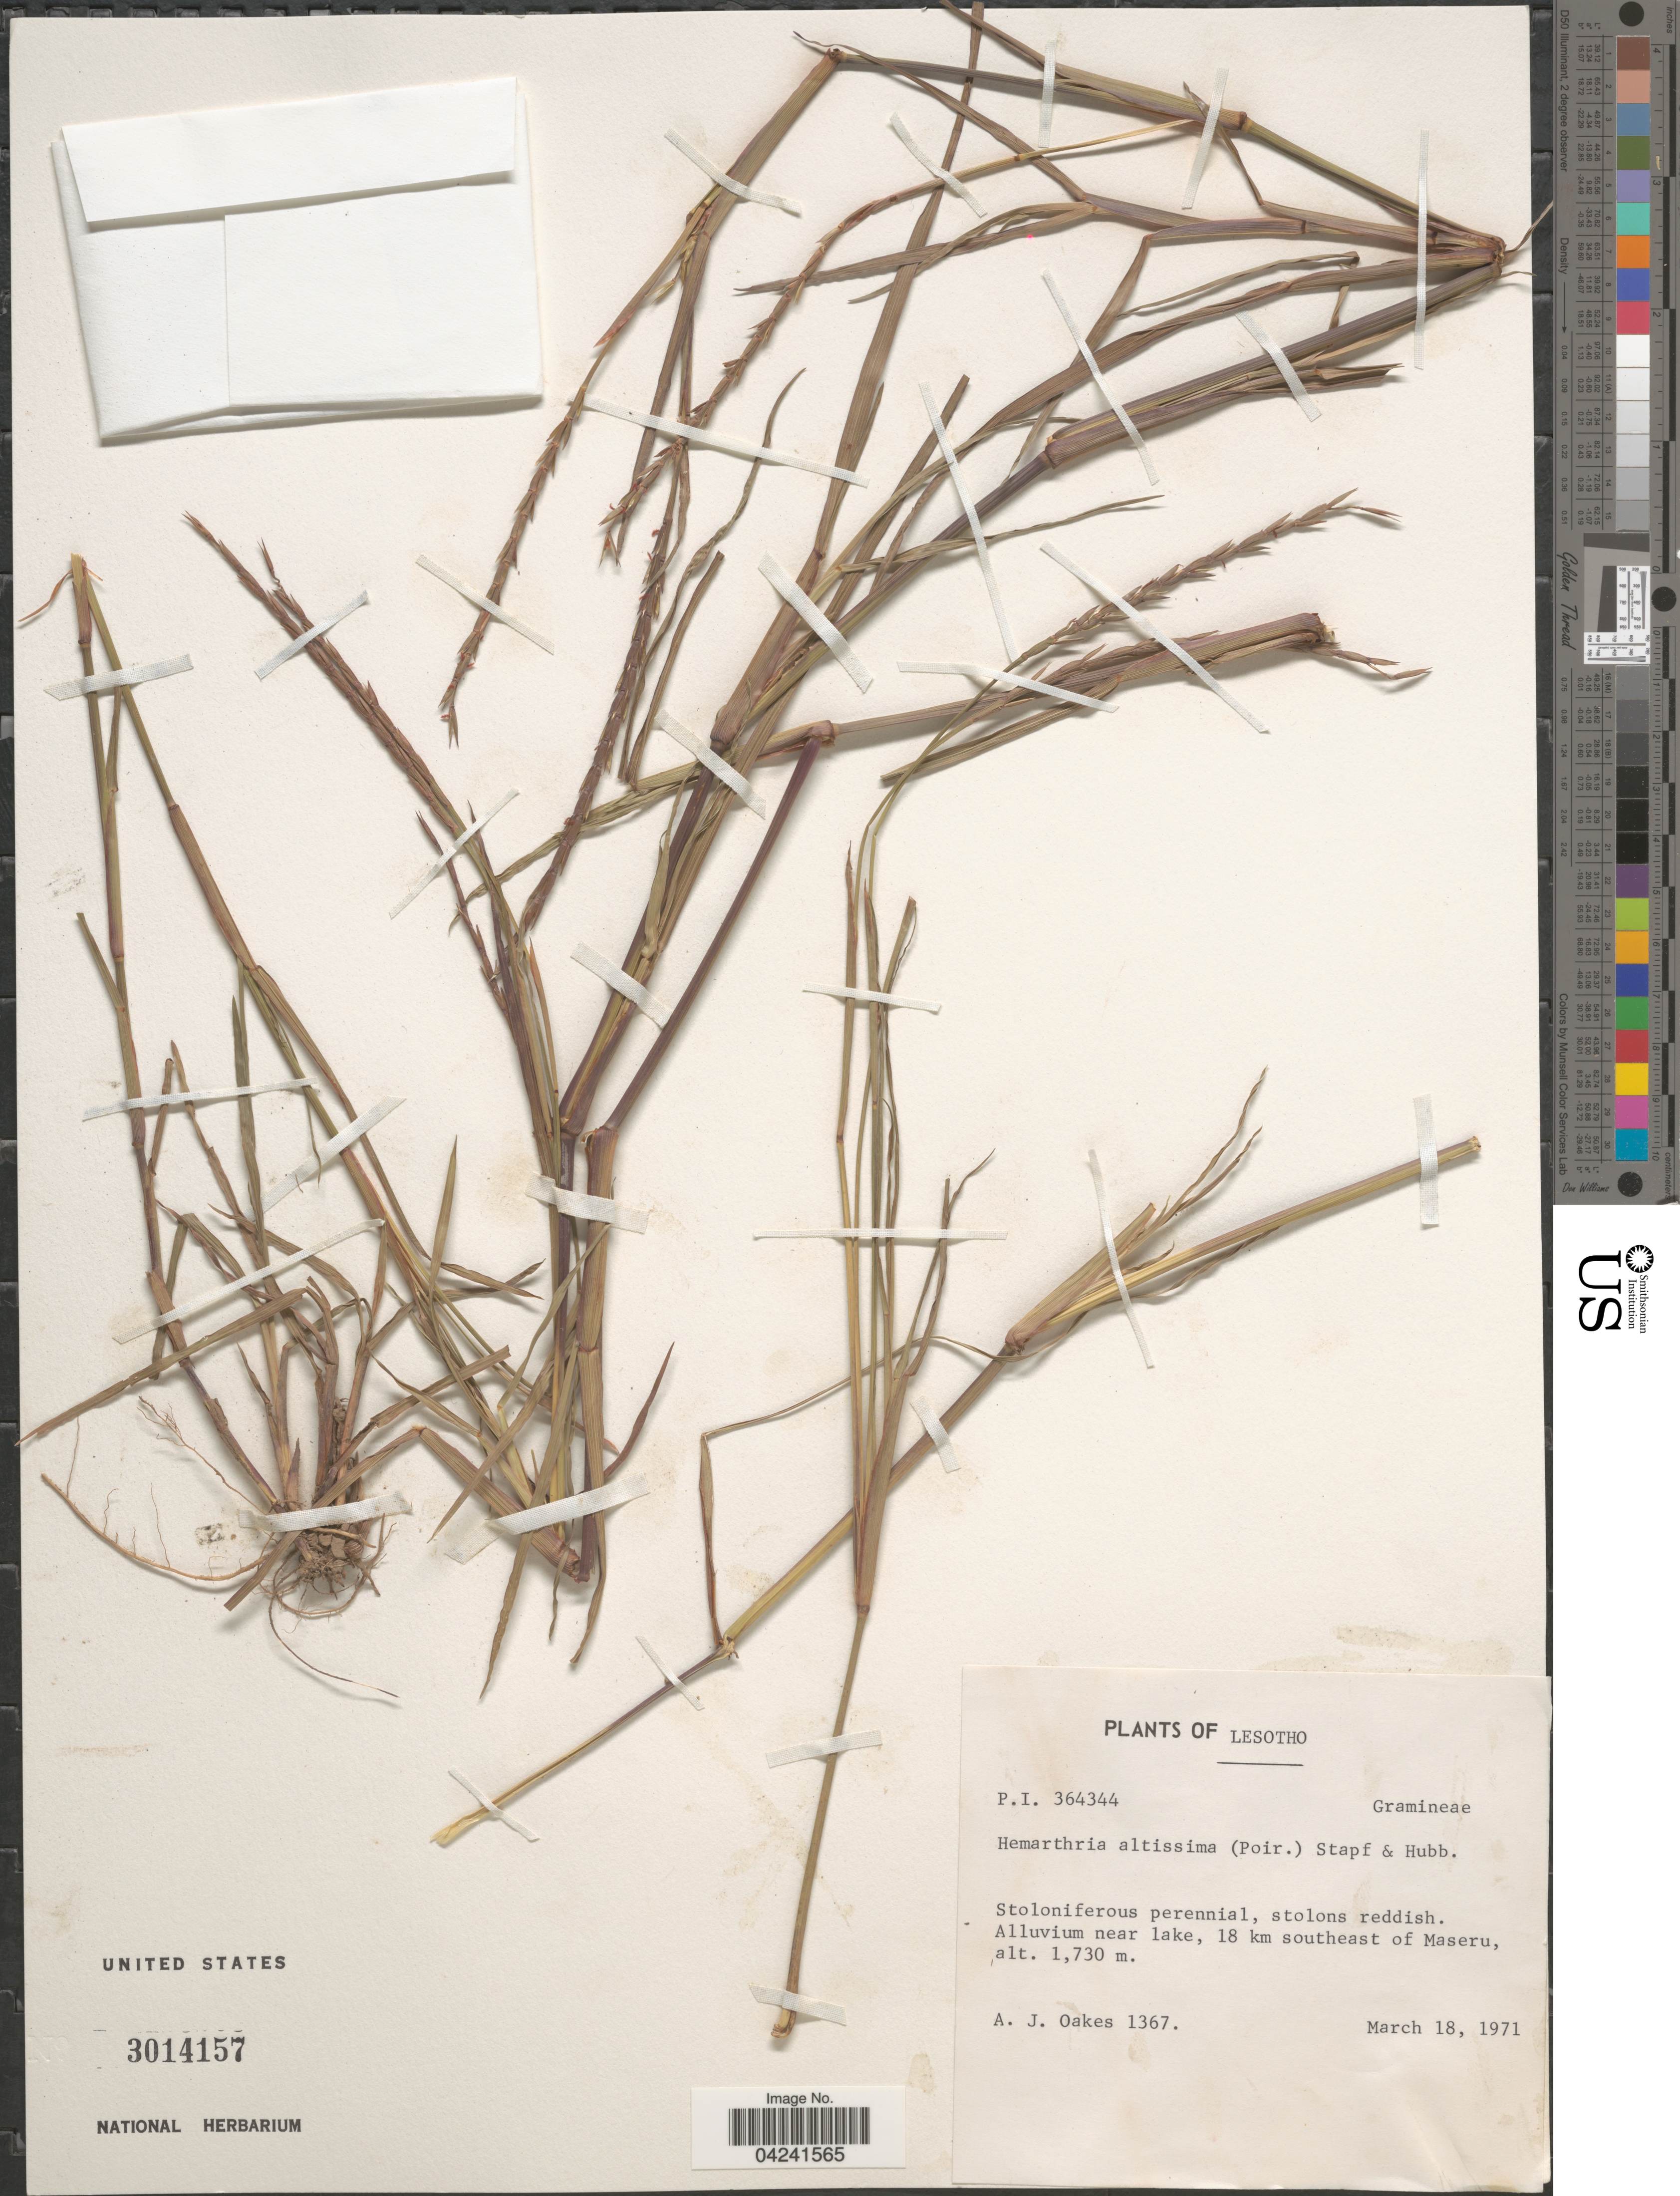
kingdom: Plantae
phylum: Tracheophyta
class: Liliopsida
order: Poales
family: Poaceae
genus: Hemarthria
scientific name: Hemarthria altissima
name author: (Poir.) Stapf & C. E. Hubb.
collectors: A. Oakes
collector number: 1367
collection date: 1971-03-18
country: Lesotho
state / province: Maseru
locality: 18 km southeast of Maseru.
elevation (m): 1730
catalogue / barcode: US 3014157